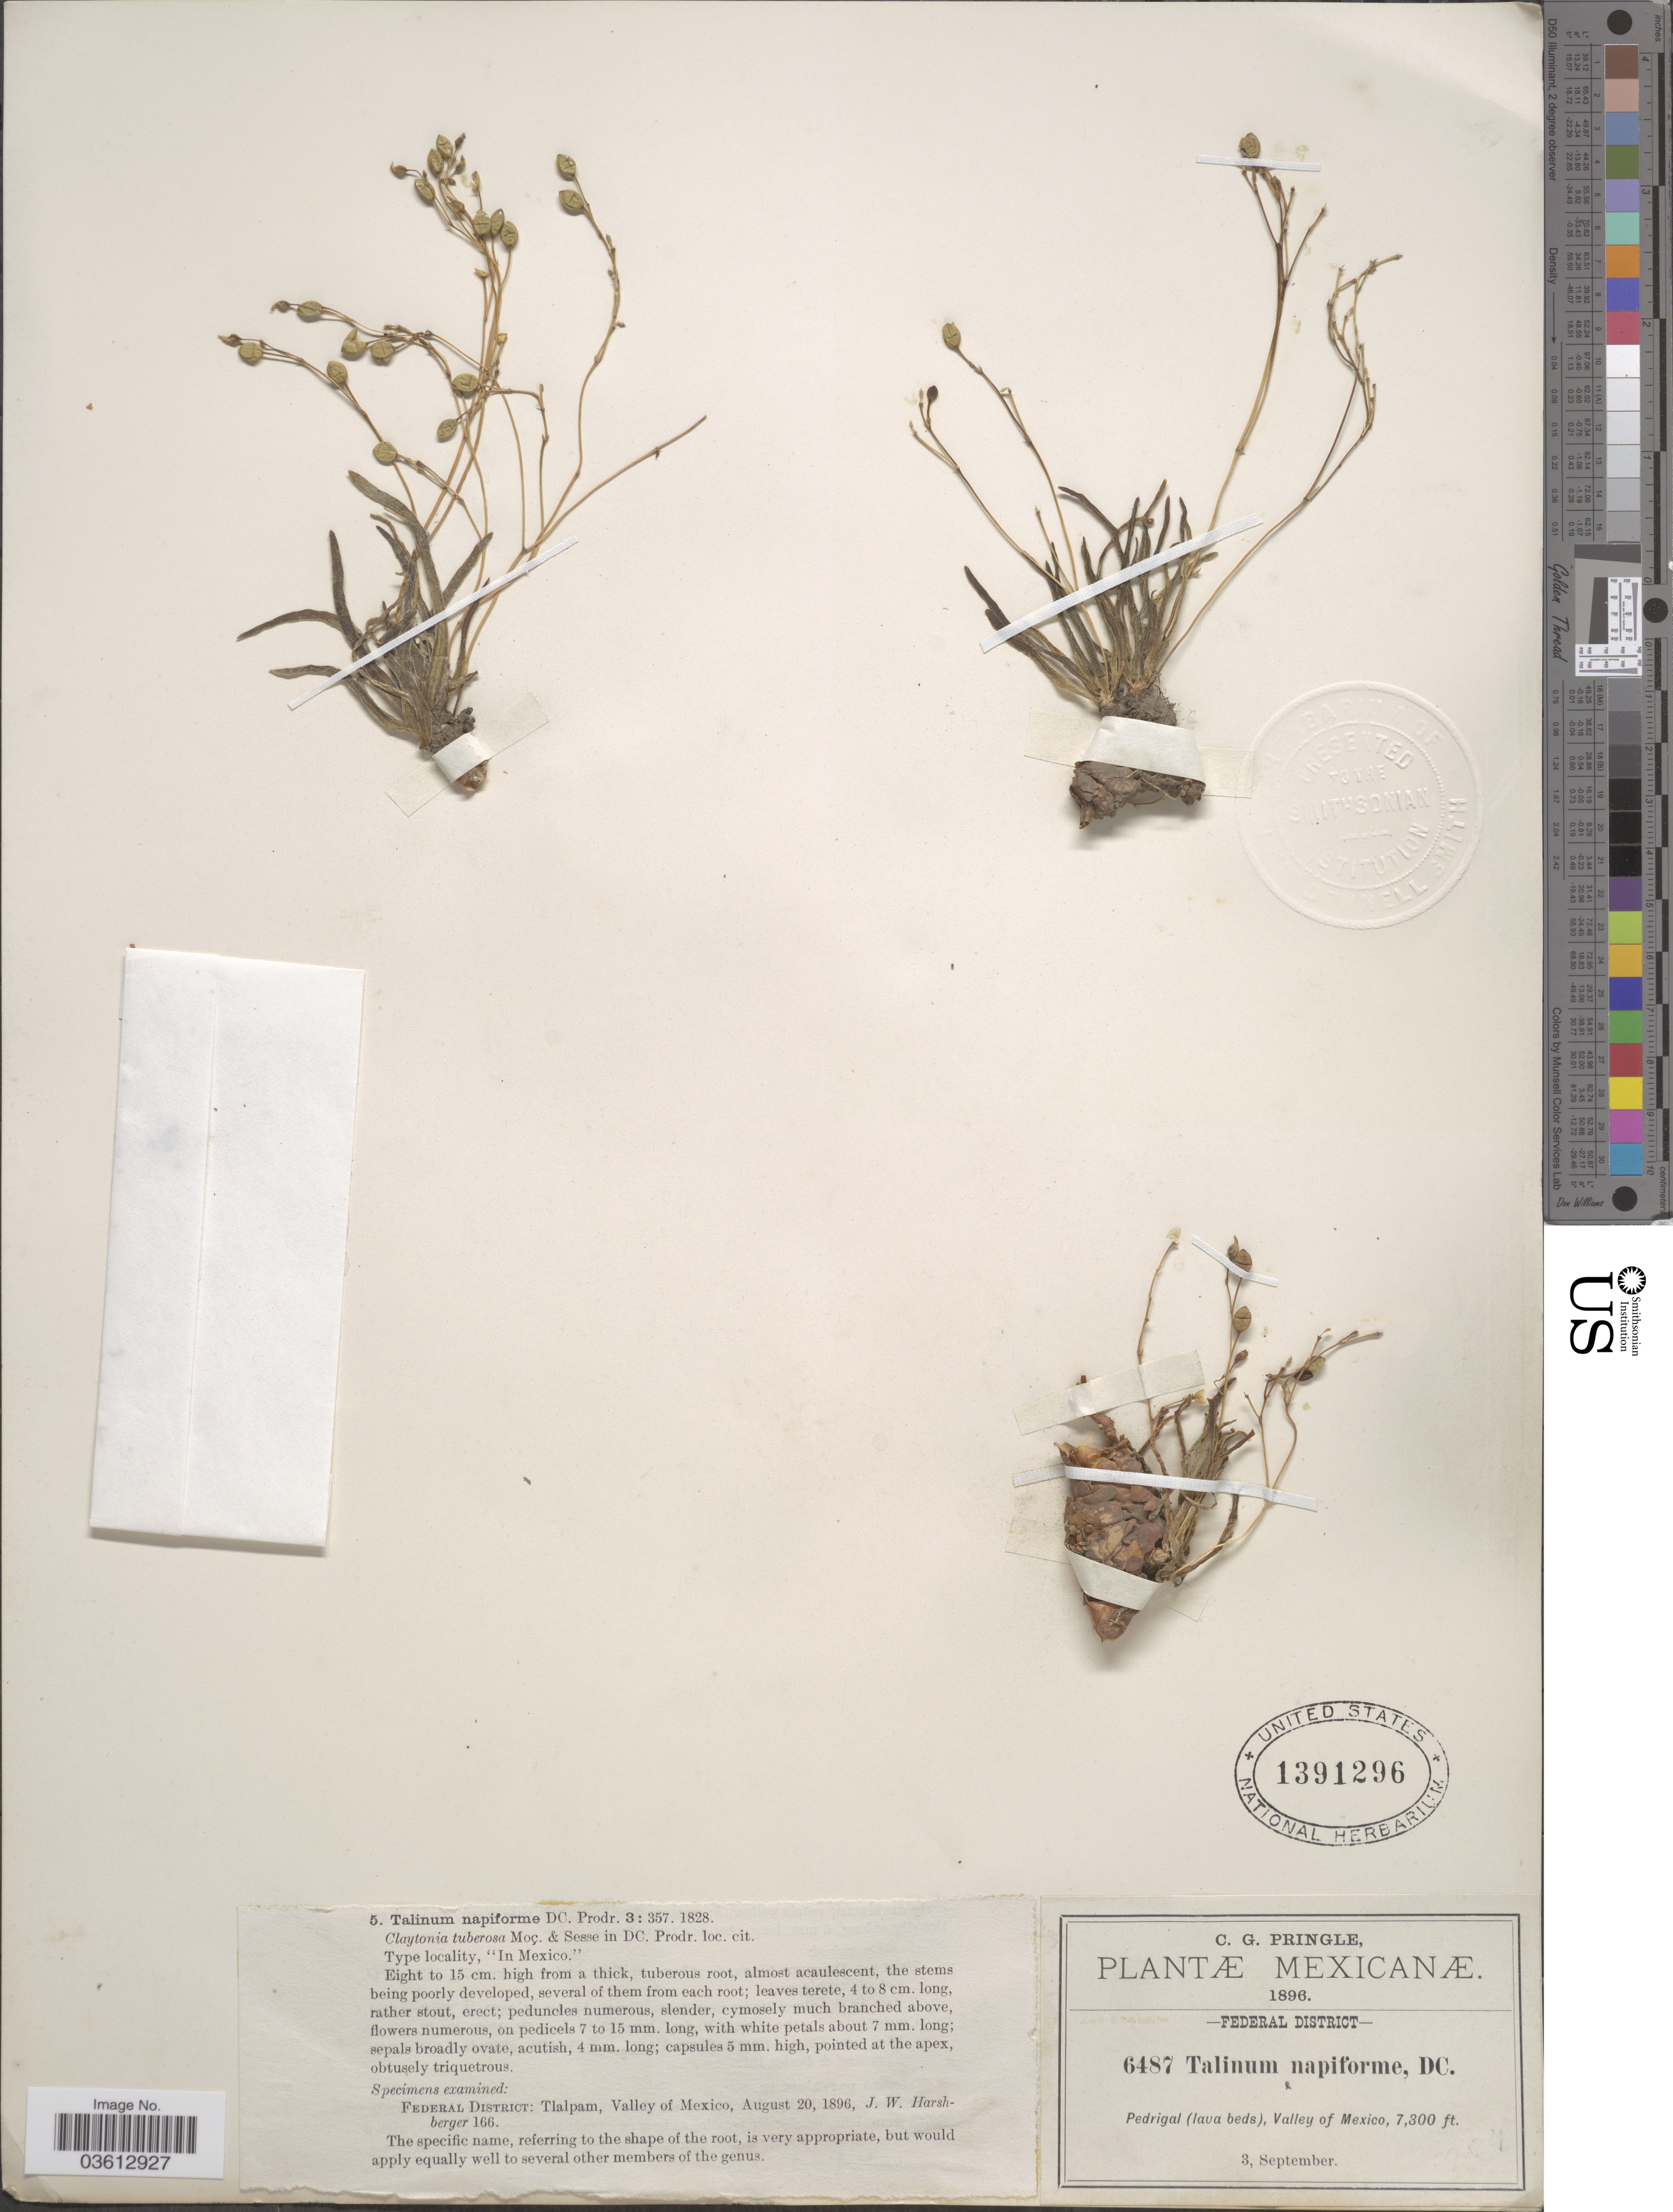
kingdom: Plantae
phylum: Tracheophyta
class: Magnoliopsida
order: Caryophyllales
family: Talinaceae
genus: Talinum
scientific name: Talinum napiforme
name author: DC.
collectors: C. G. Pringle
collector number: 6487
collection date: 1896-09-03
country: Mexico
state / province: Distrito Federal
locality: Federal District. Pedrigal (lava beds), Valley of Mexico.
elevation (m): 2225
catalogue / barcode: US 1391296